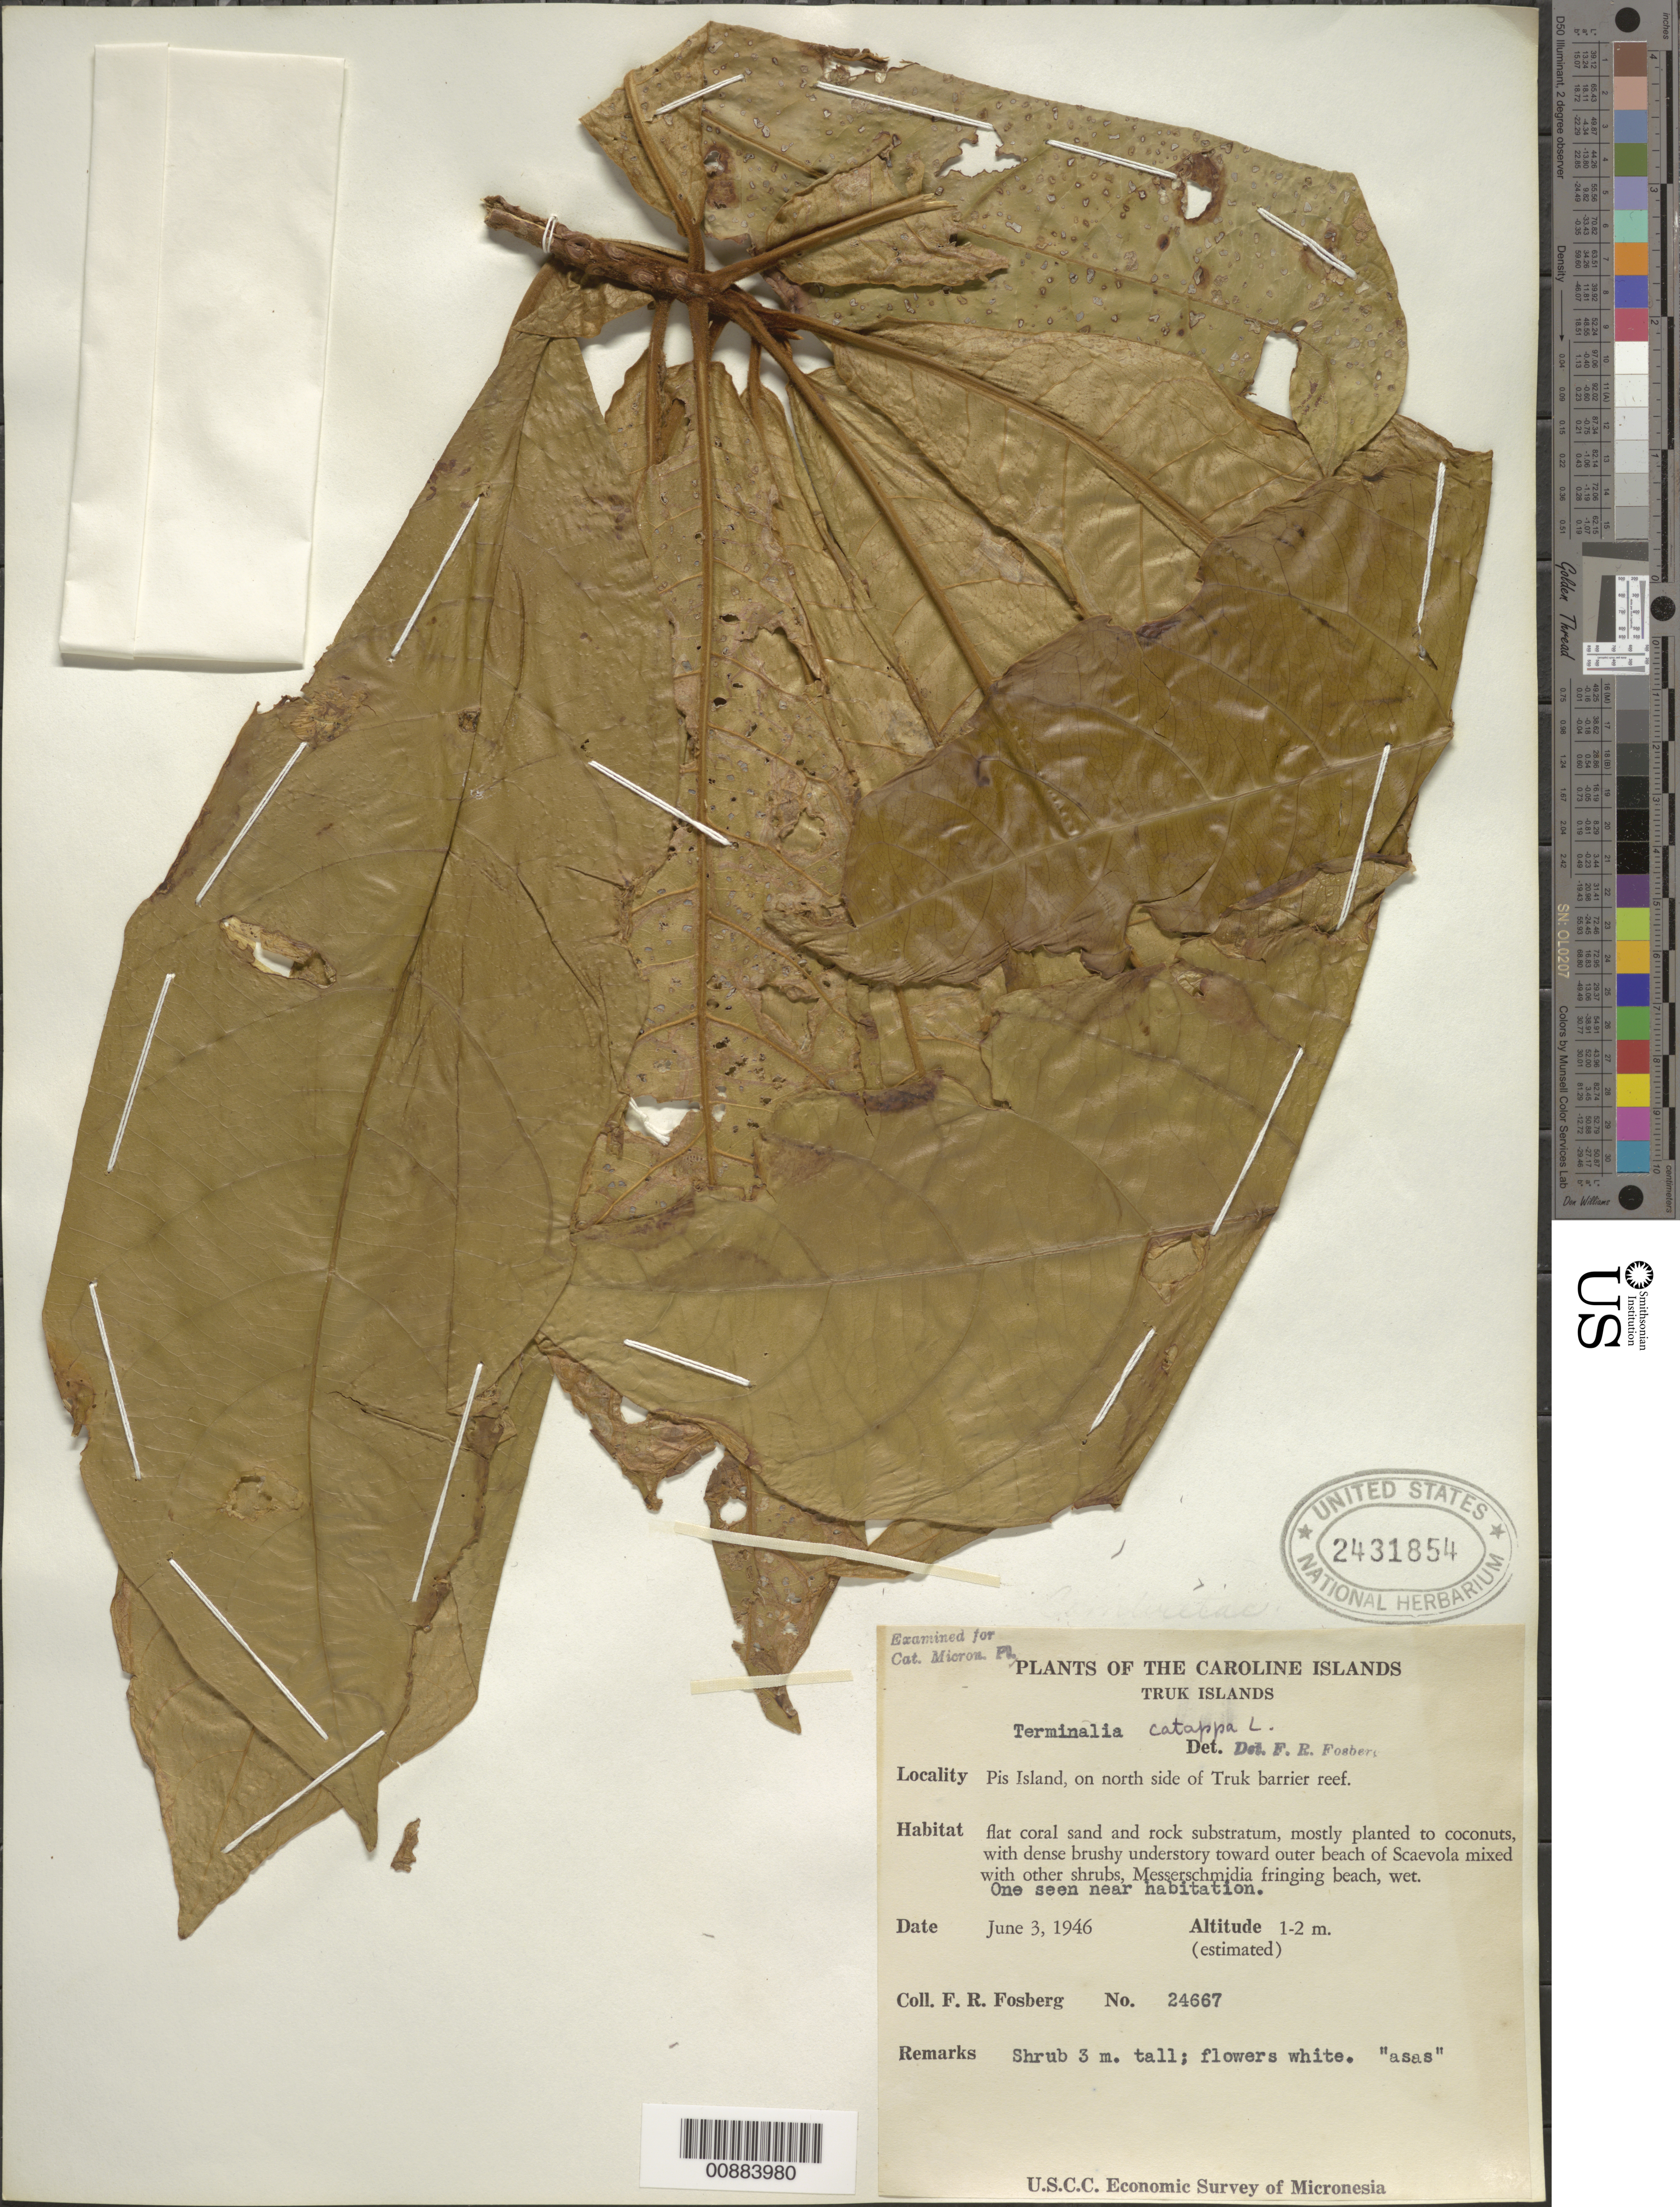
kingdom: Plantae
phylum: Tracheophyta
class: Magnoliopsida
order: Myrtales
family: Combretaceae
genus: Terminalia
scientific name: Terminalia catappa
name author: L.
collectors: F. R. Fosberg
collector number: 24667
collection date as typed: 03 Jun 1946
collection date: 1946-06-03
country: Micronesia, Federated States of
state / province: Truk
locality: N side of Truk barrier reef.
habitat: flat coral sand and rock substratum, mostly planted to cocnuts, with dense brushy understory toward outer… see Remarks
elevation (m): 1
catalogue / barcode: US 2431854